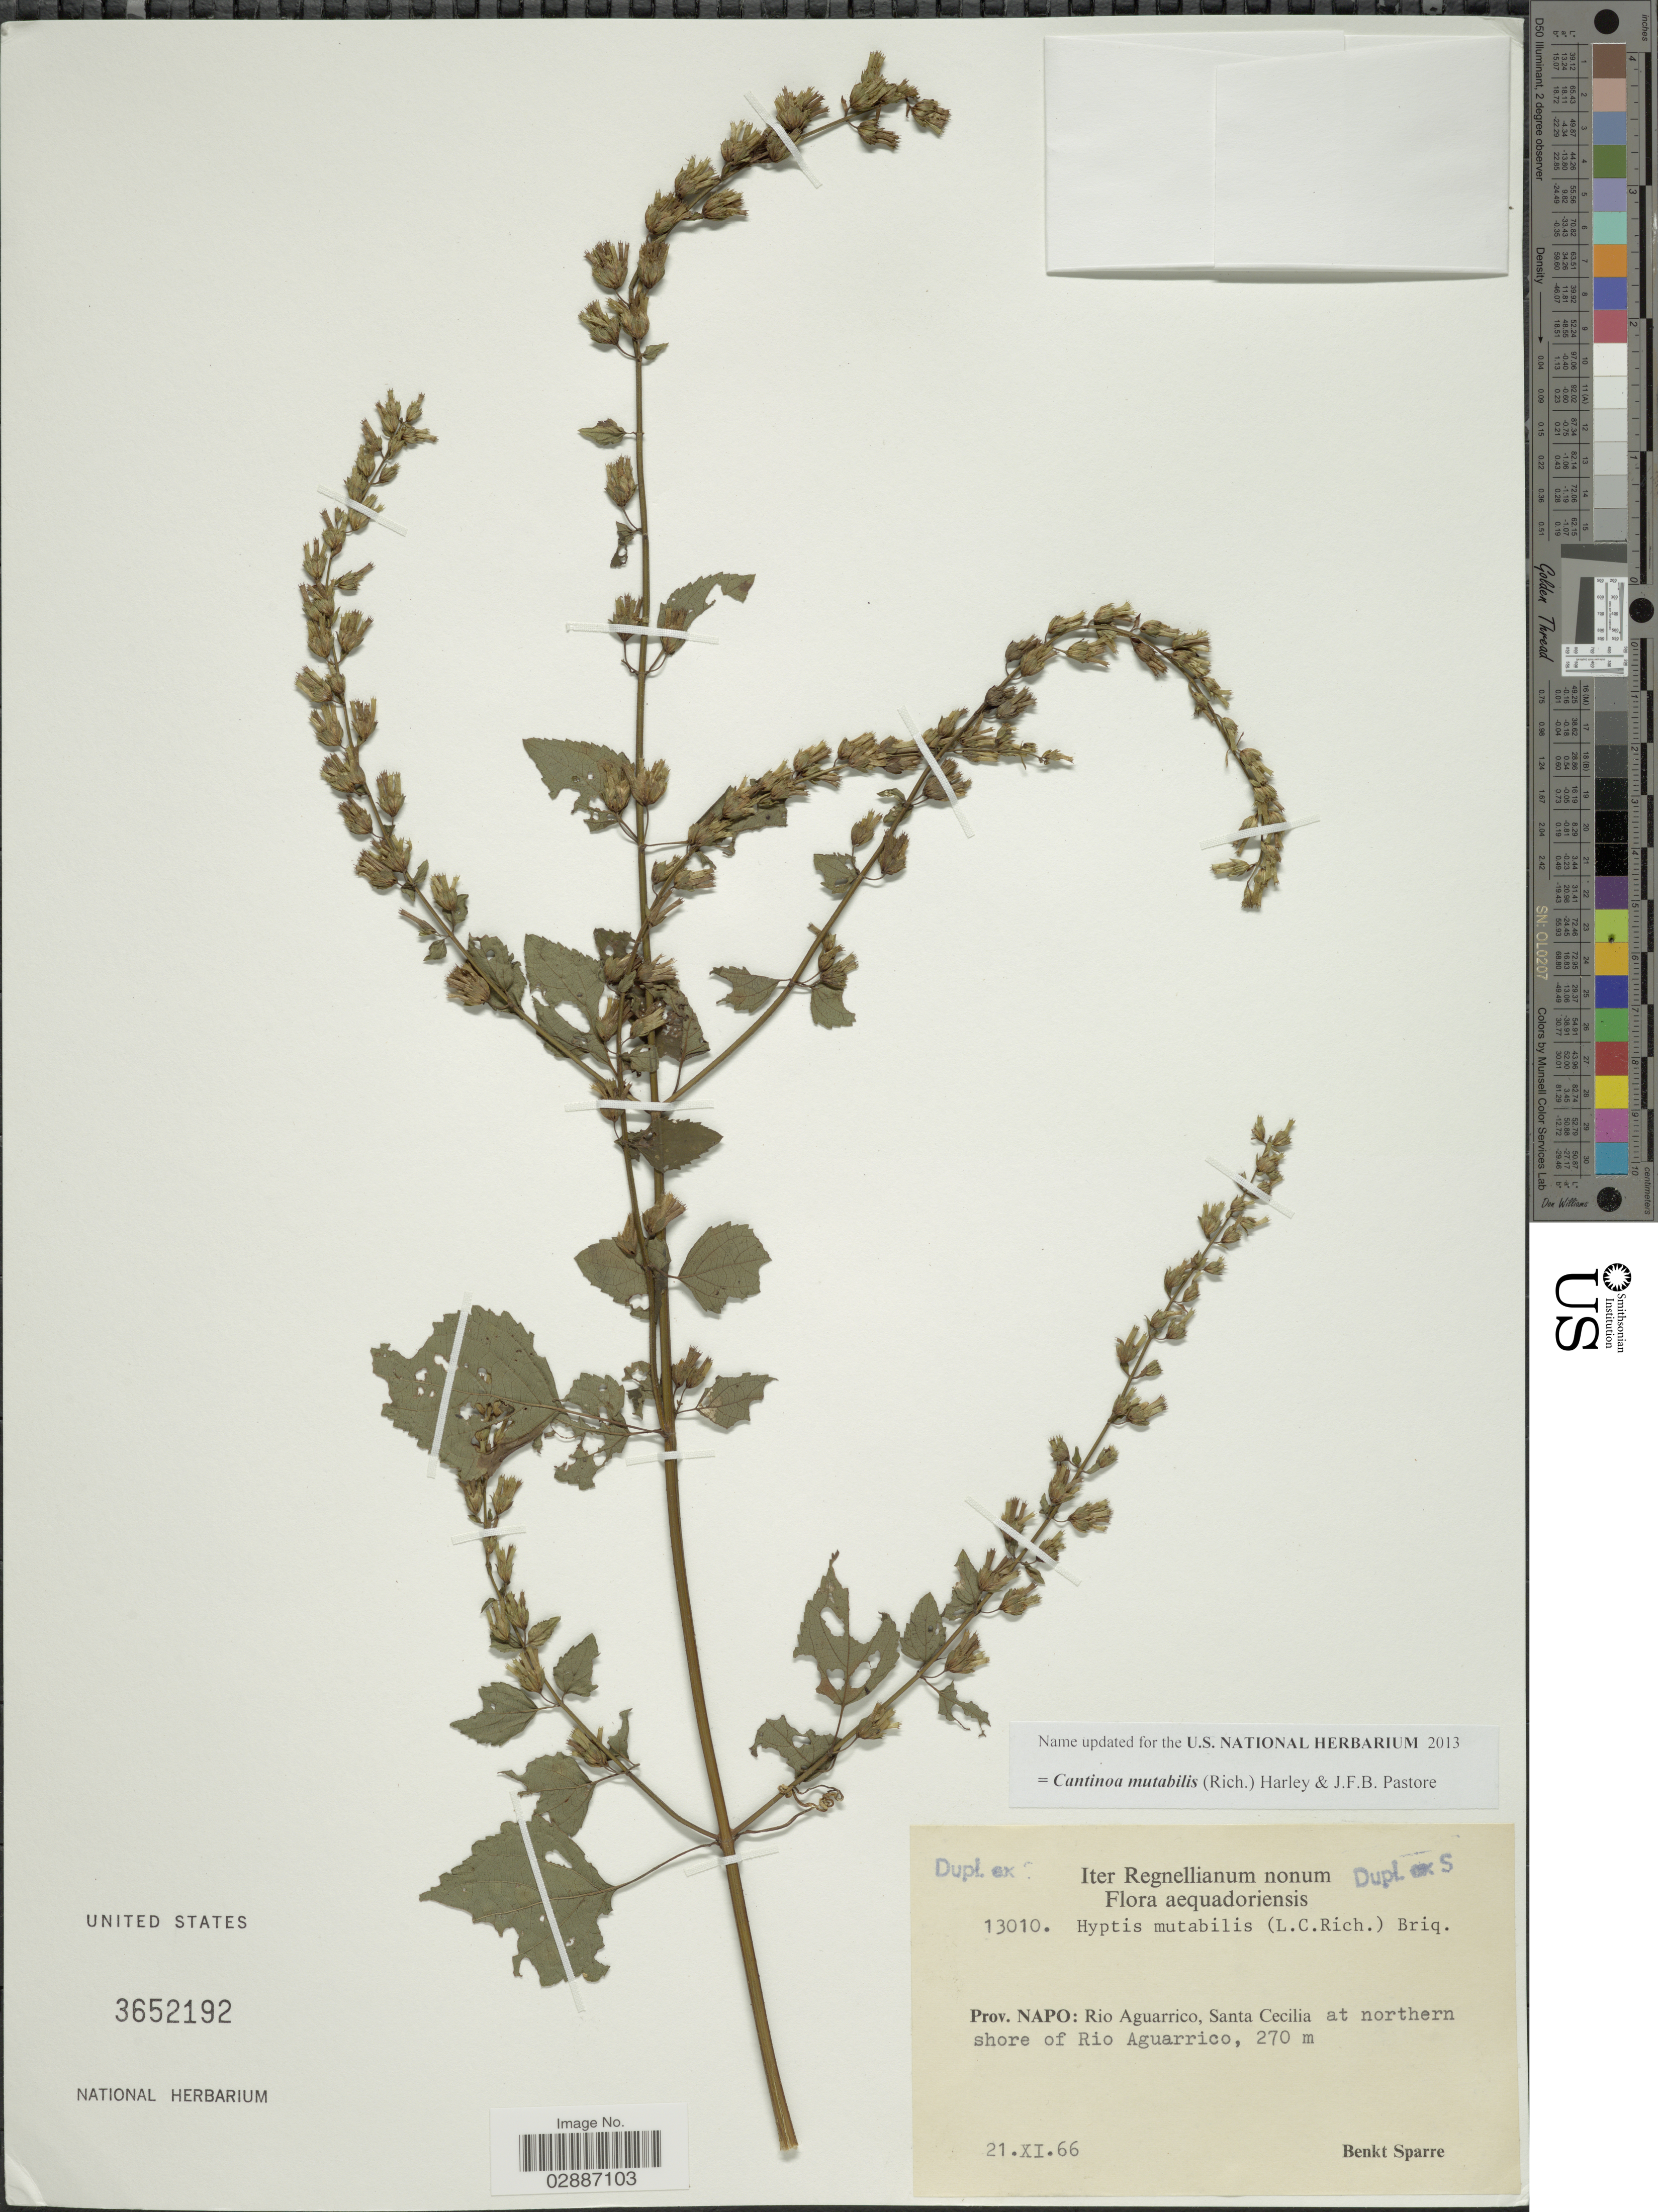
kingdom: Plantae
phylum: Tracheophyta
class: Magnoliopsida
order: Lamiales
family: Lamiaceae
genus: Cantinoa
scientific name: Cantinoa mutabilis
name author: (Epling) Harley & J.F.B. Pastore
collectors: B. Sparre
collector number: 13010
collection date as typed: Transcribed d/m/y: 21/11/66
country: Ecuador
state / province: Napo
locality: Prov. Napo: Rio Aguarrico, Santa Cecilia at northern shore of Rio Aguarrico.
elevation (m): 270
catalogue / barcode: US 3652192